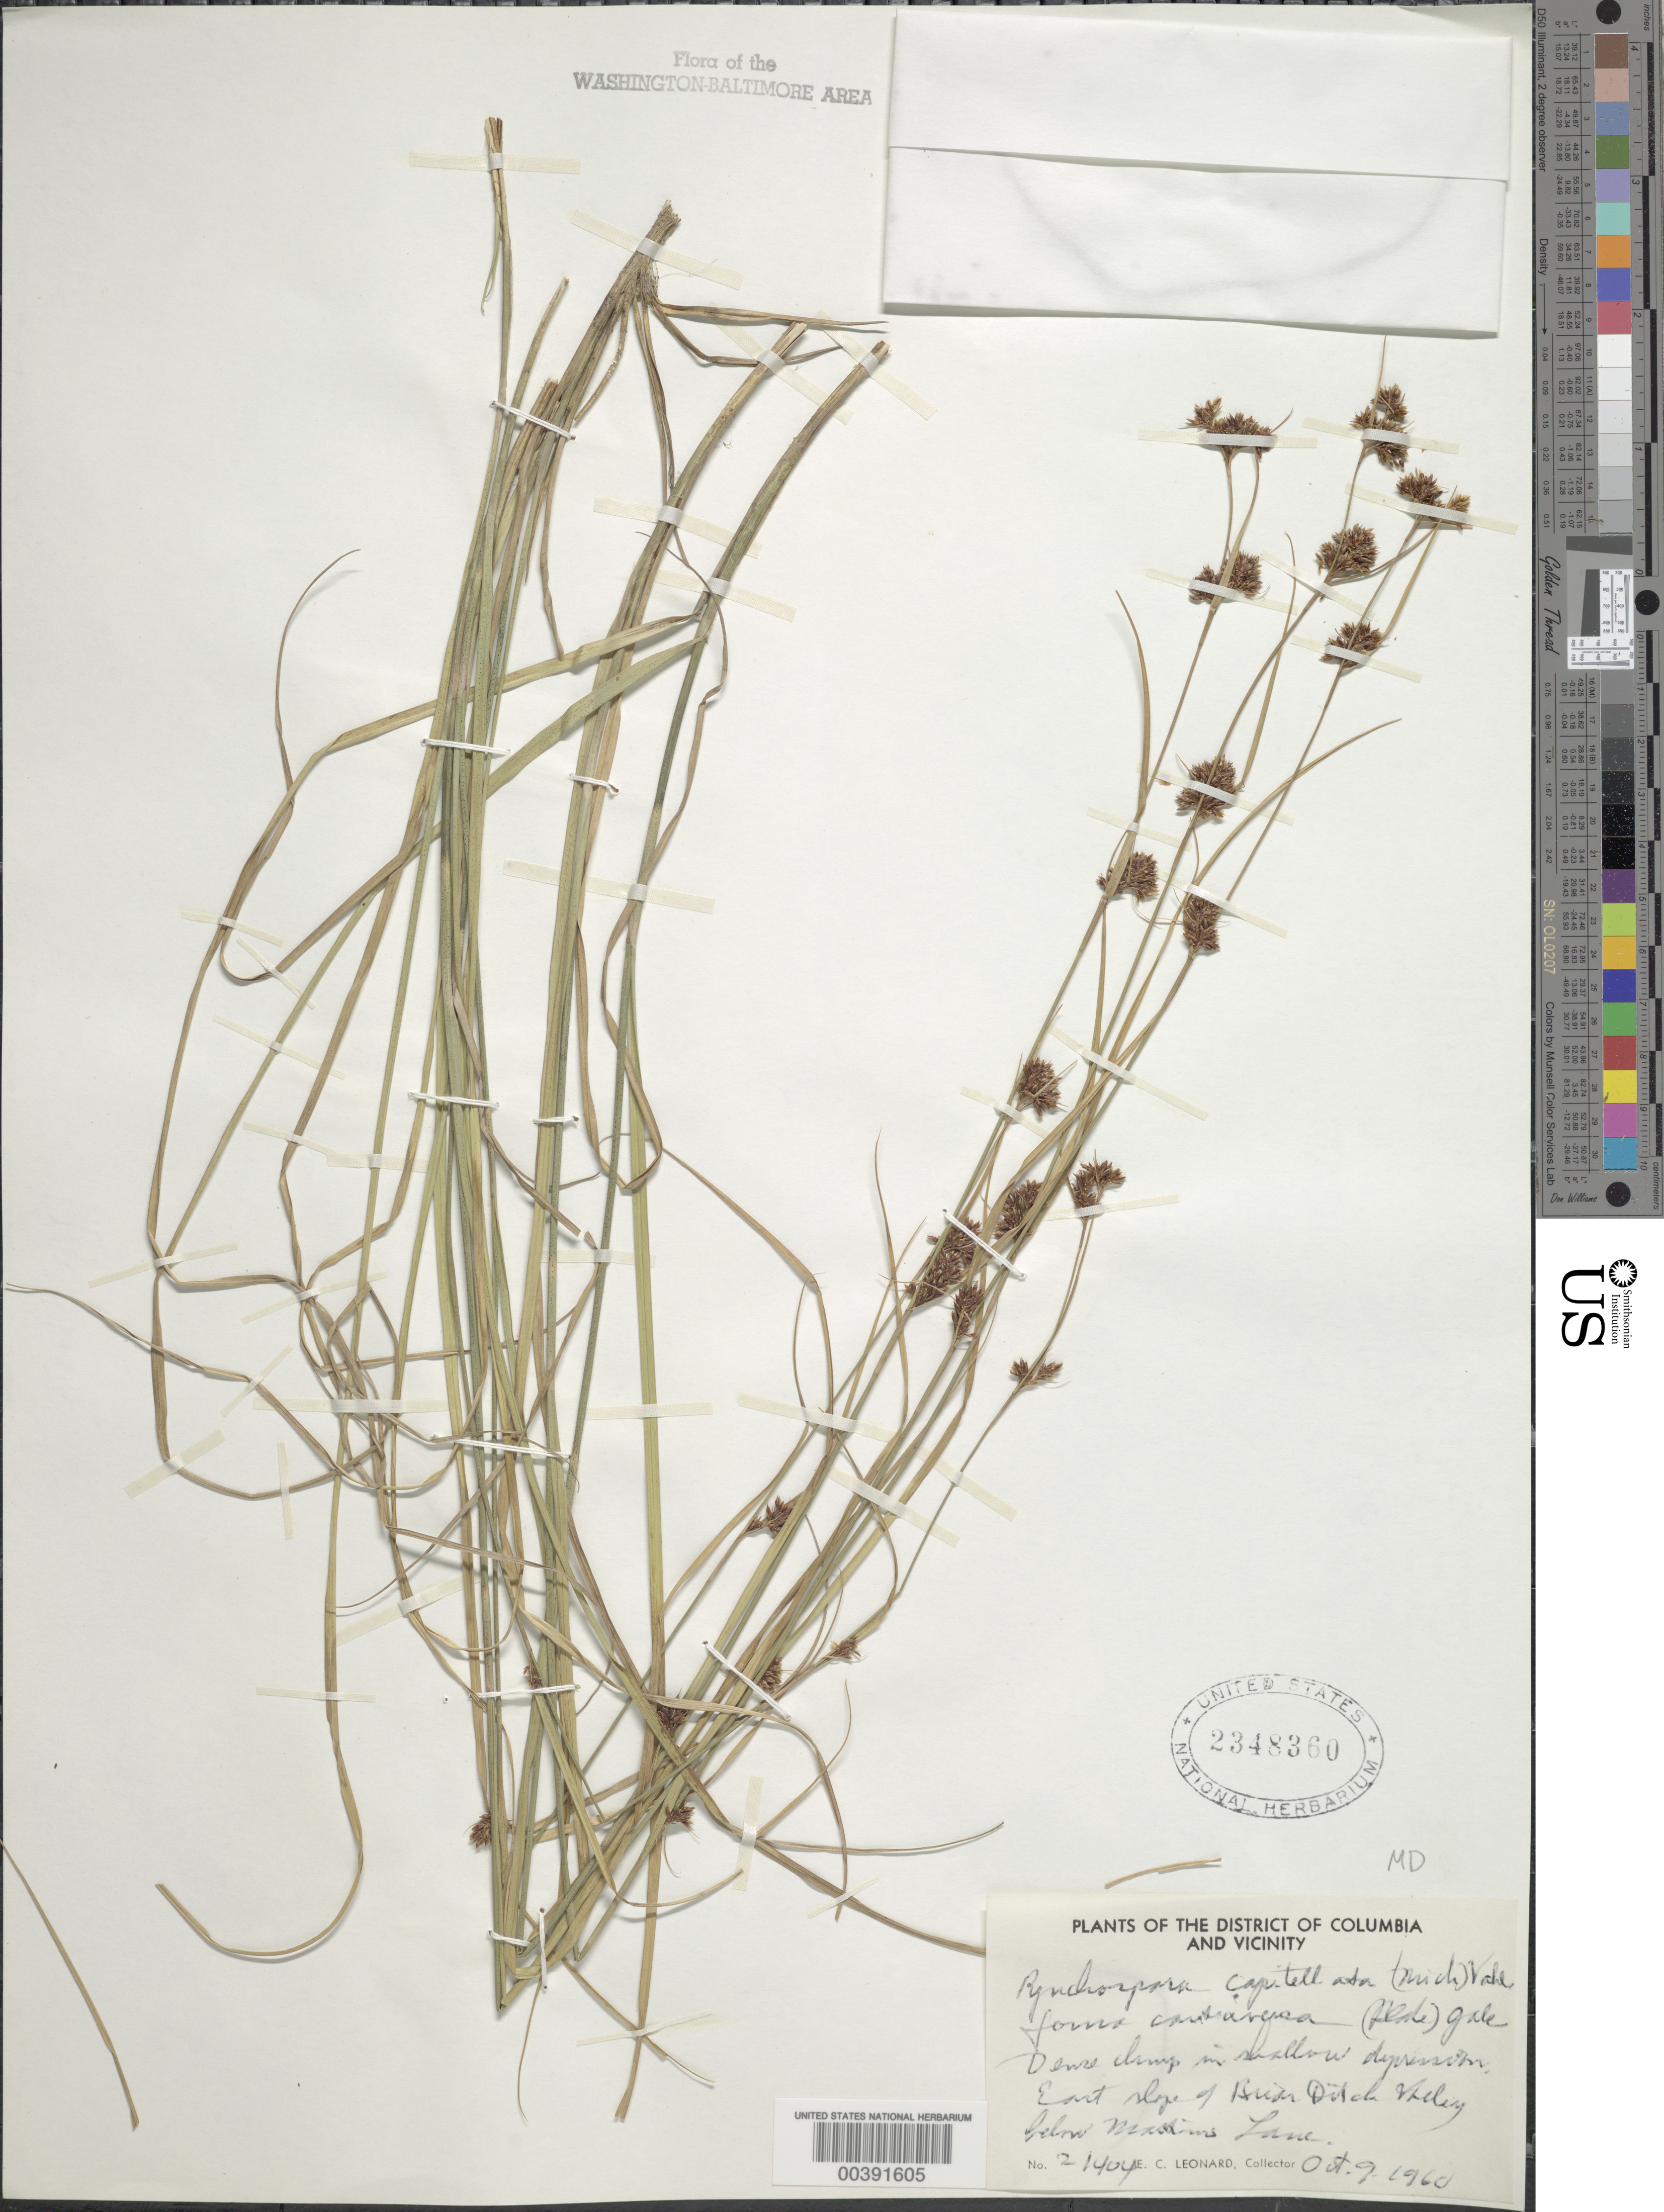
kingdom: Plantae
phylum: Tracheophyta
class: Liliopsida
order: Poales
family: Cyperaceae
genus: Rhynchospora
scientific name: Rhynchospora capitellata f. controversa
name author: (Michx.) Vahl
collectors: E. C. Leonard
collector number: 21404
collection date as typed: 09 Oct 1960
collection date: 1960-10-09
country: United States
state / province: Maryland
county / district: Prince George's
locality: Below Martins Lane, Briar Ditch Valley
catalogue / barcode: US 2348360